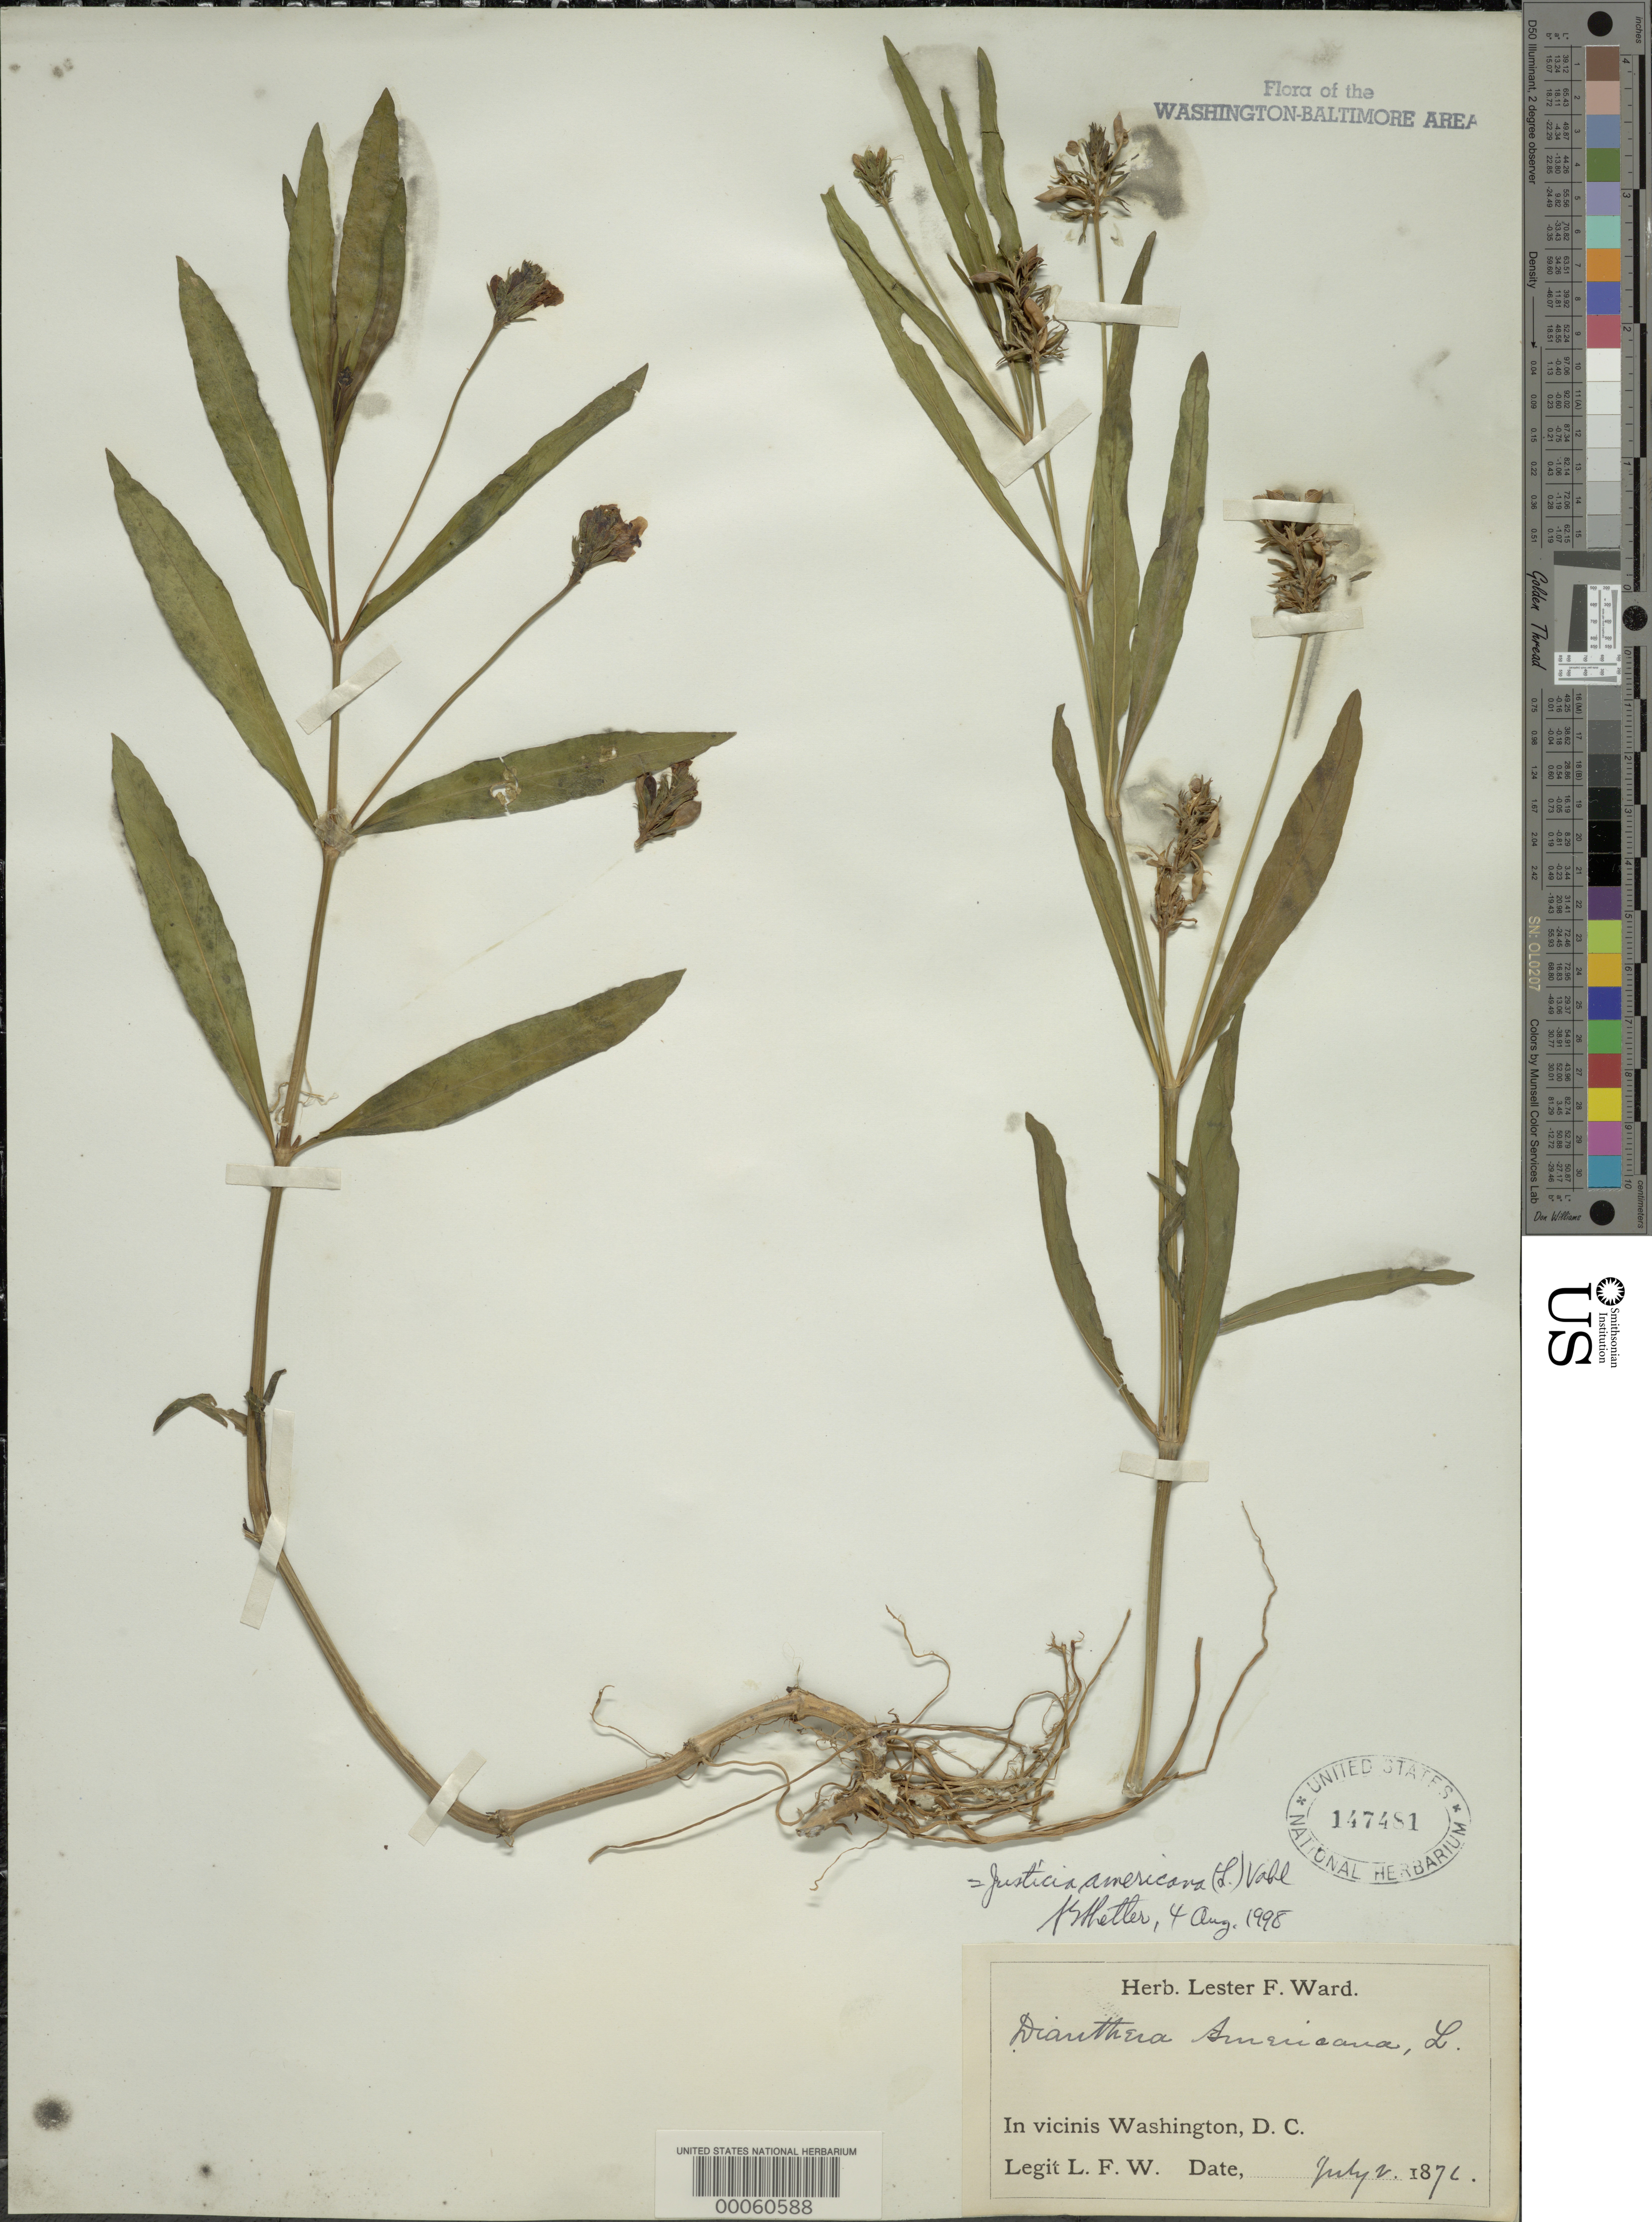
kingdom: Plantae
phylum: Tracheophyta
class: Magnoliopsida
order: Lamiales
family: Acanthaceae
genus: Justicia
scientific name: Justicia americana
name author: (L.) Vahl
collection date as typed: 02 Jul 1876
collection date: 1876-07-02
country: United States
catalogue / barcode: US 147481